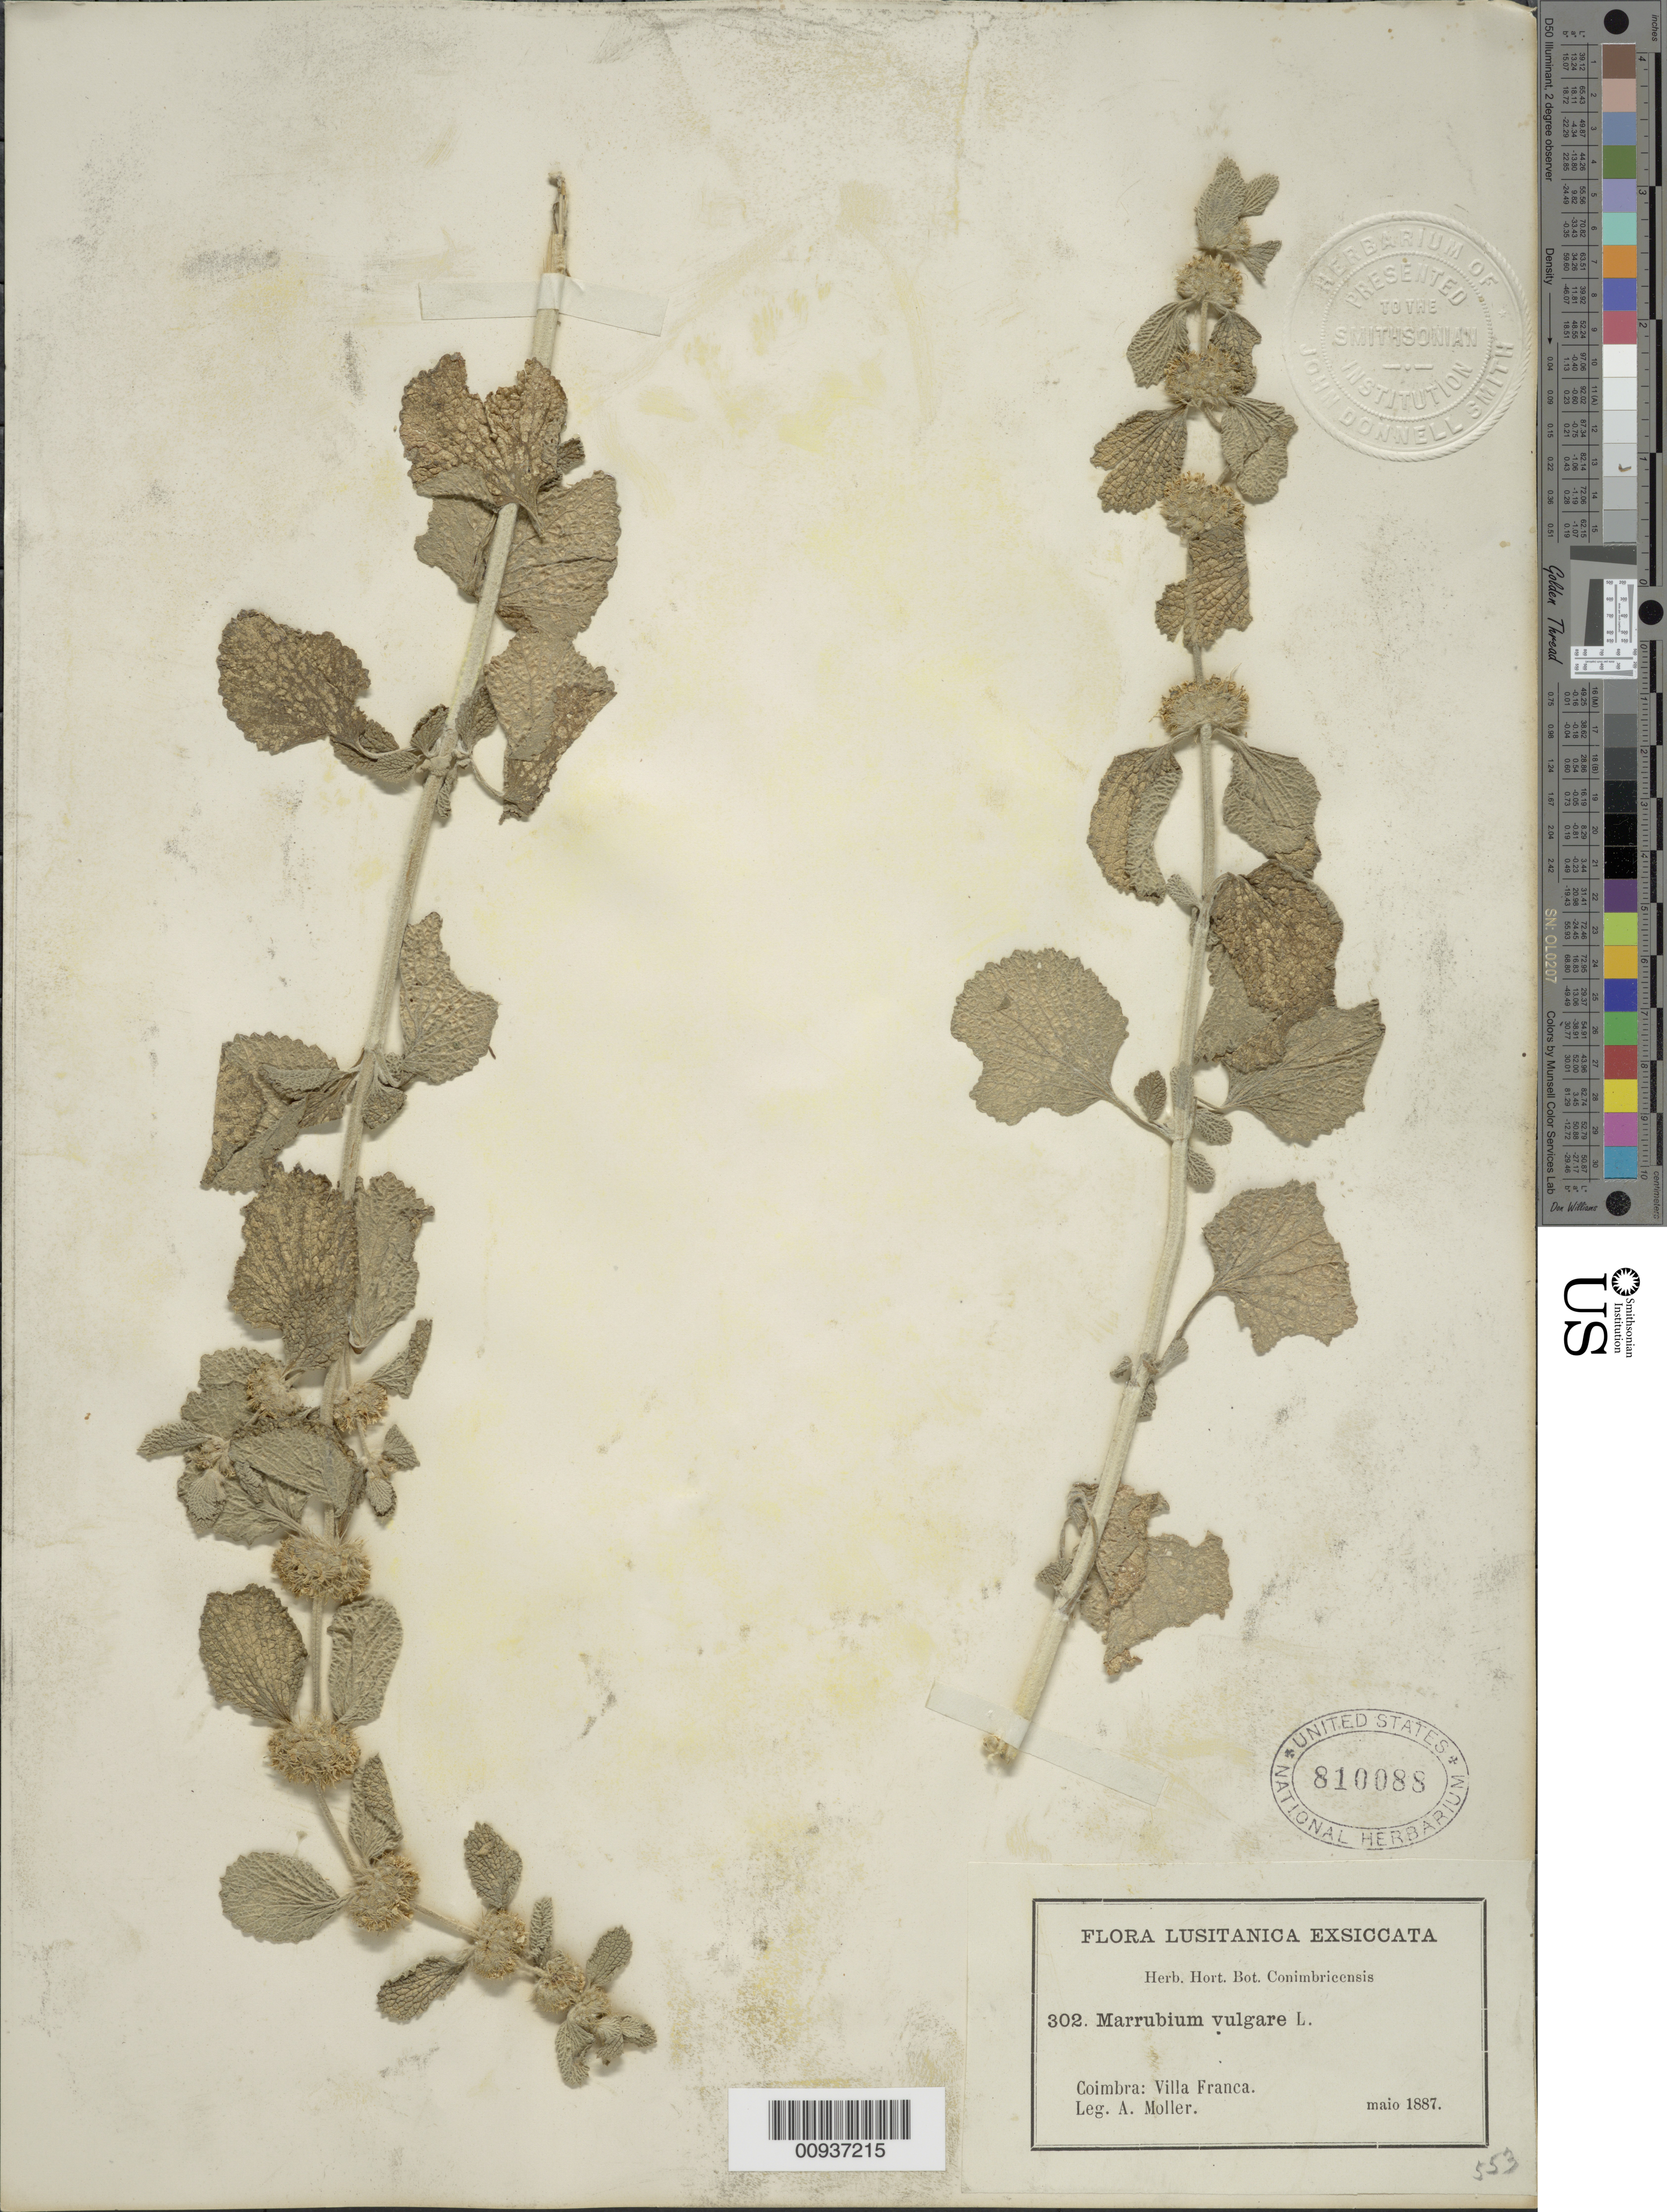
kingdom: Plantae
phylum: Tracheophyta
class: Magnoliopsida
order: Lamiales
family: Lamiaceae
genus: Marrubium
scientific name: Marrubium vulgare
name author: L.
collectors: A. Moller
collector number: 302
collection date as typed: May 1887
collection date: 1887-05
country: Portugal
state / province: Coimbra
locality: Coimbra. Baixo Mondego.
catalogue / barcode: US 810088